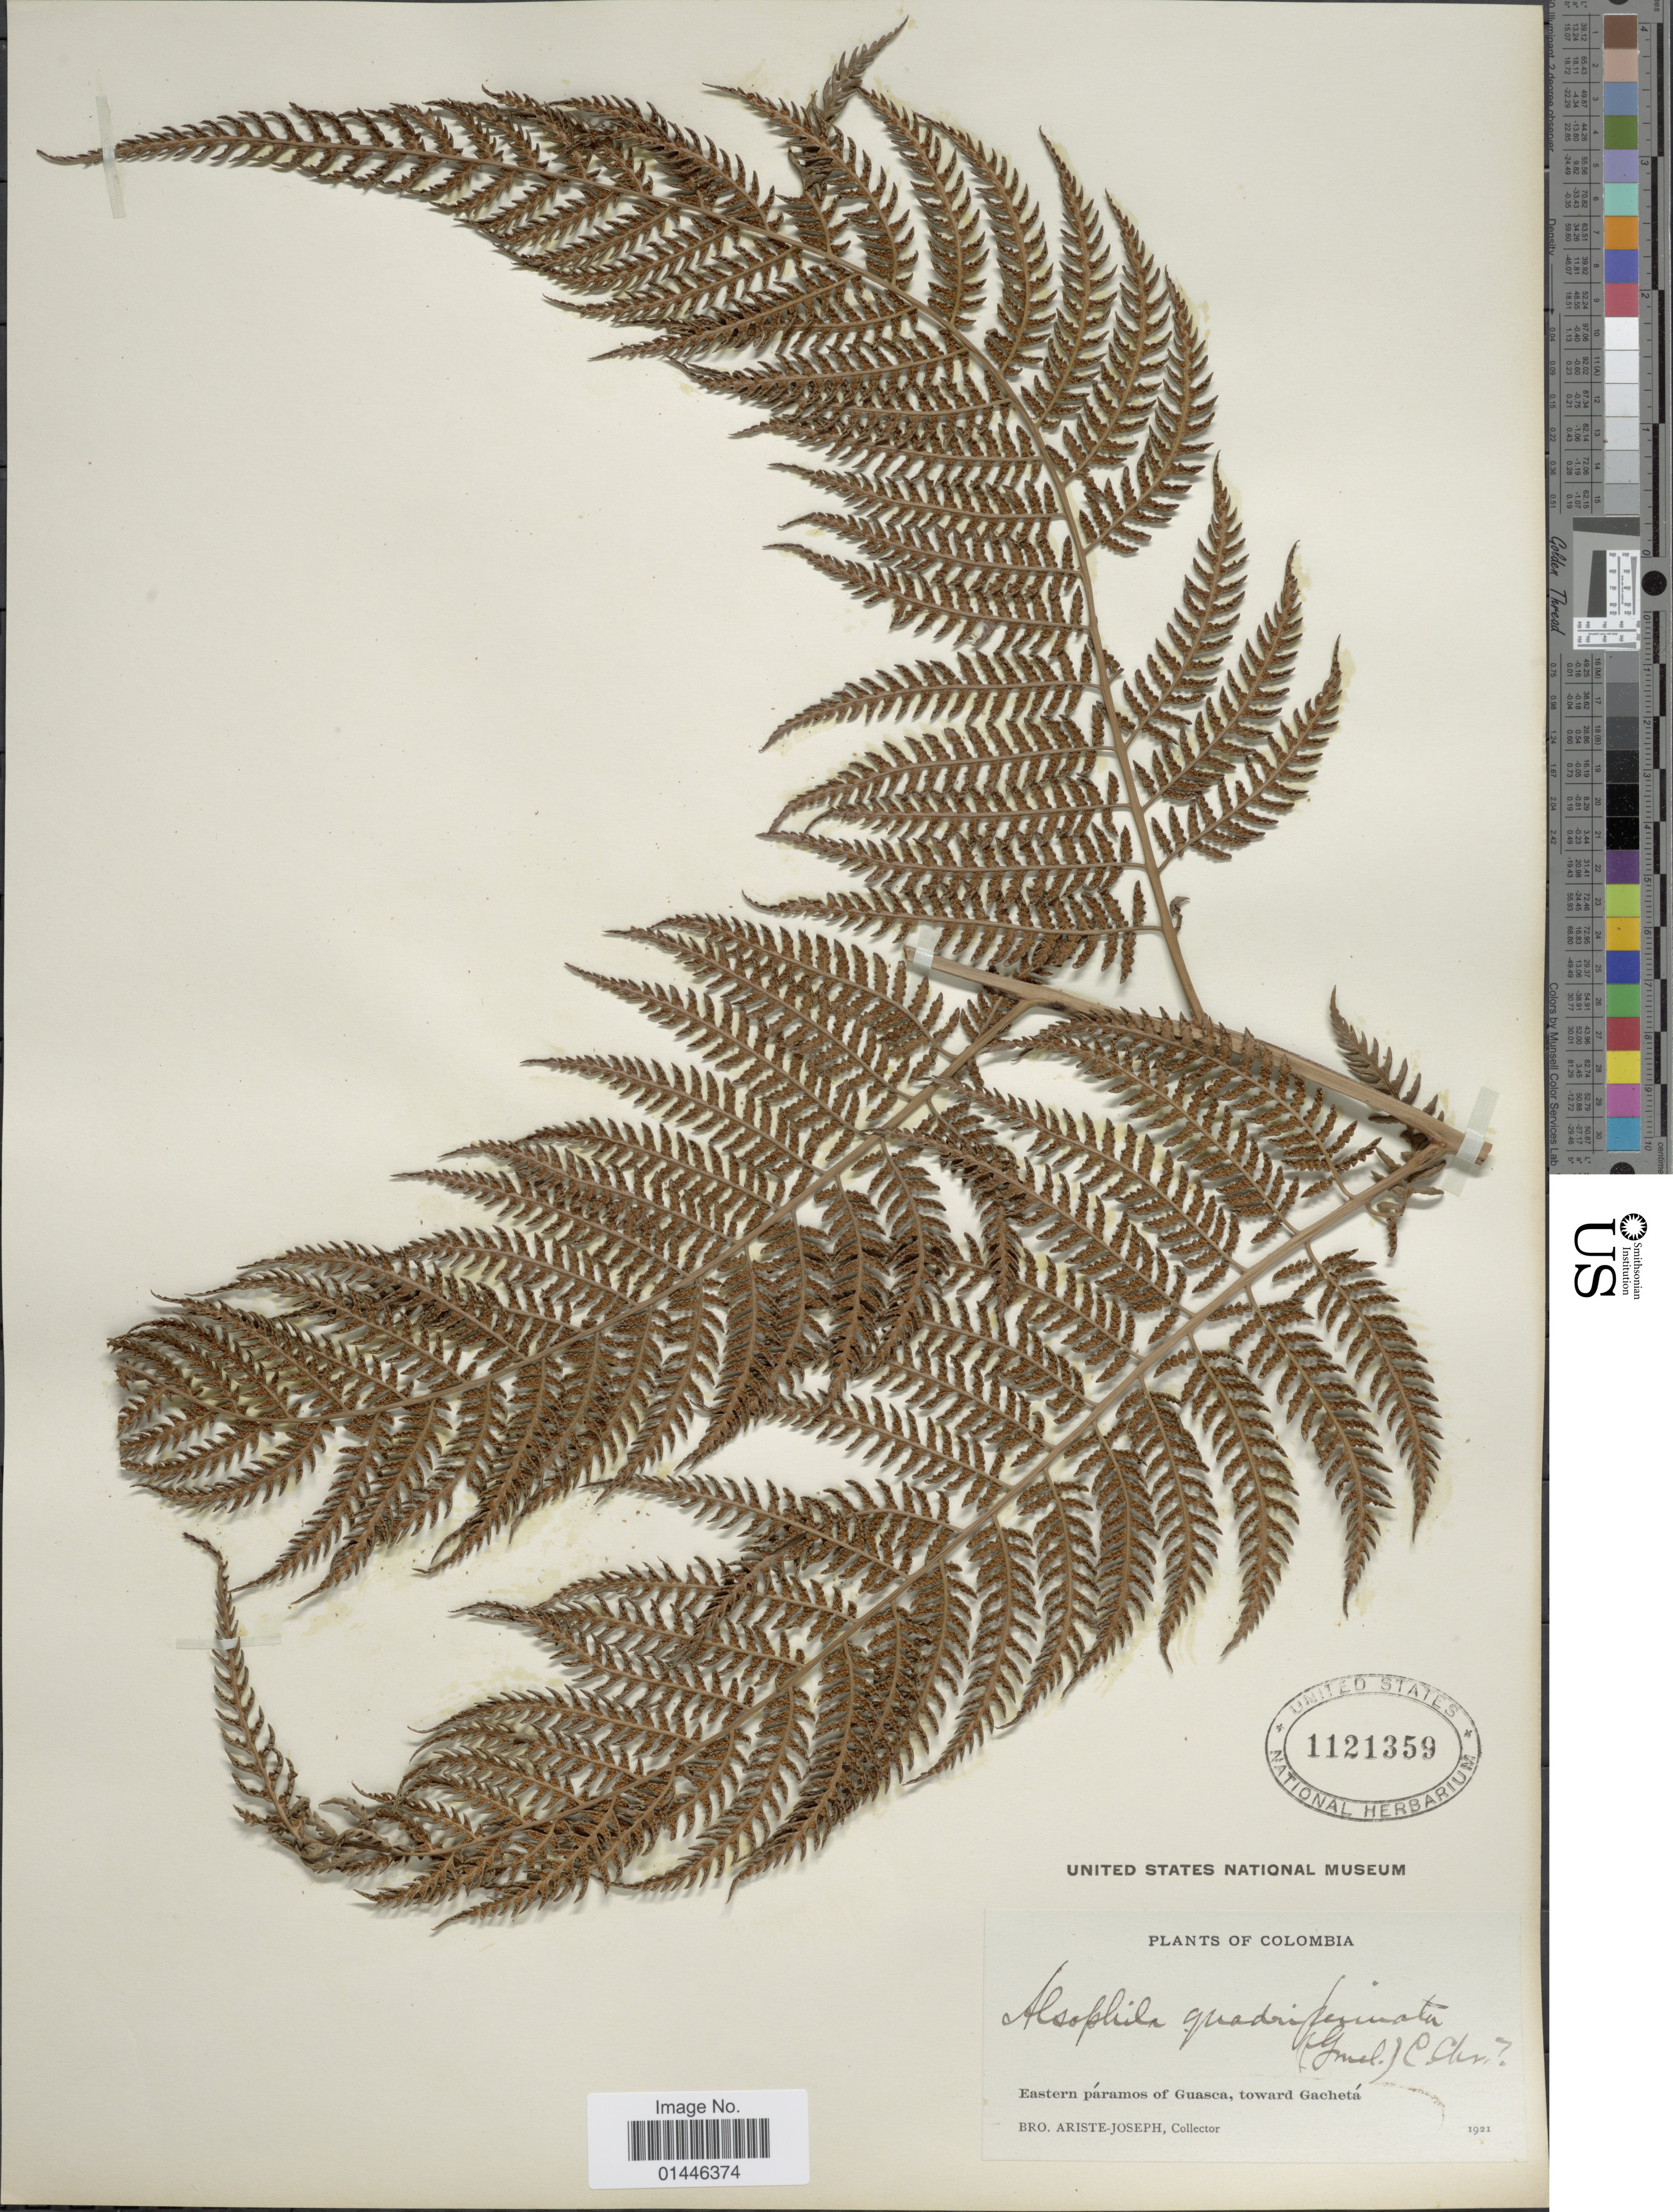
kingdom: Plantae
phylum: Tracheophyta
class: Polypodiopsida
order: Cyatheales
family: Dicksoniaceae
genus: Lophosoria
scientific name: Lophosoria quadripinnata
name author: (J.F. Gmel.) C. Chr.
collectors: Bro. Ariste-Joseph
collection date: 1921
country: Colombia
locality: Eastern páramos of Guasca, toward Gachetá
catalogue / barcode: US 1121359